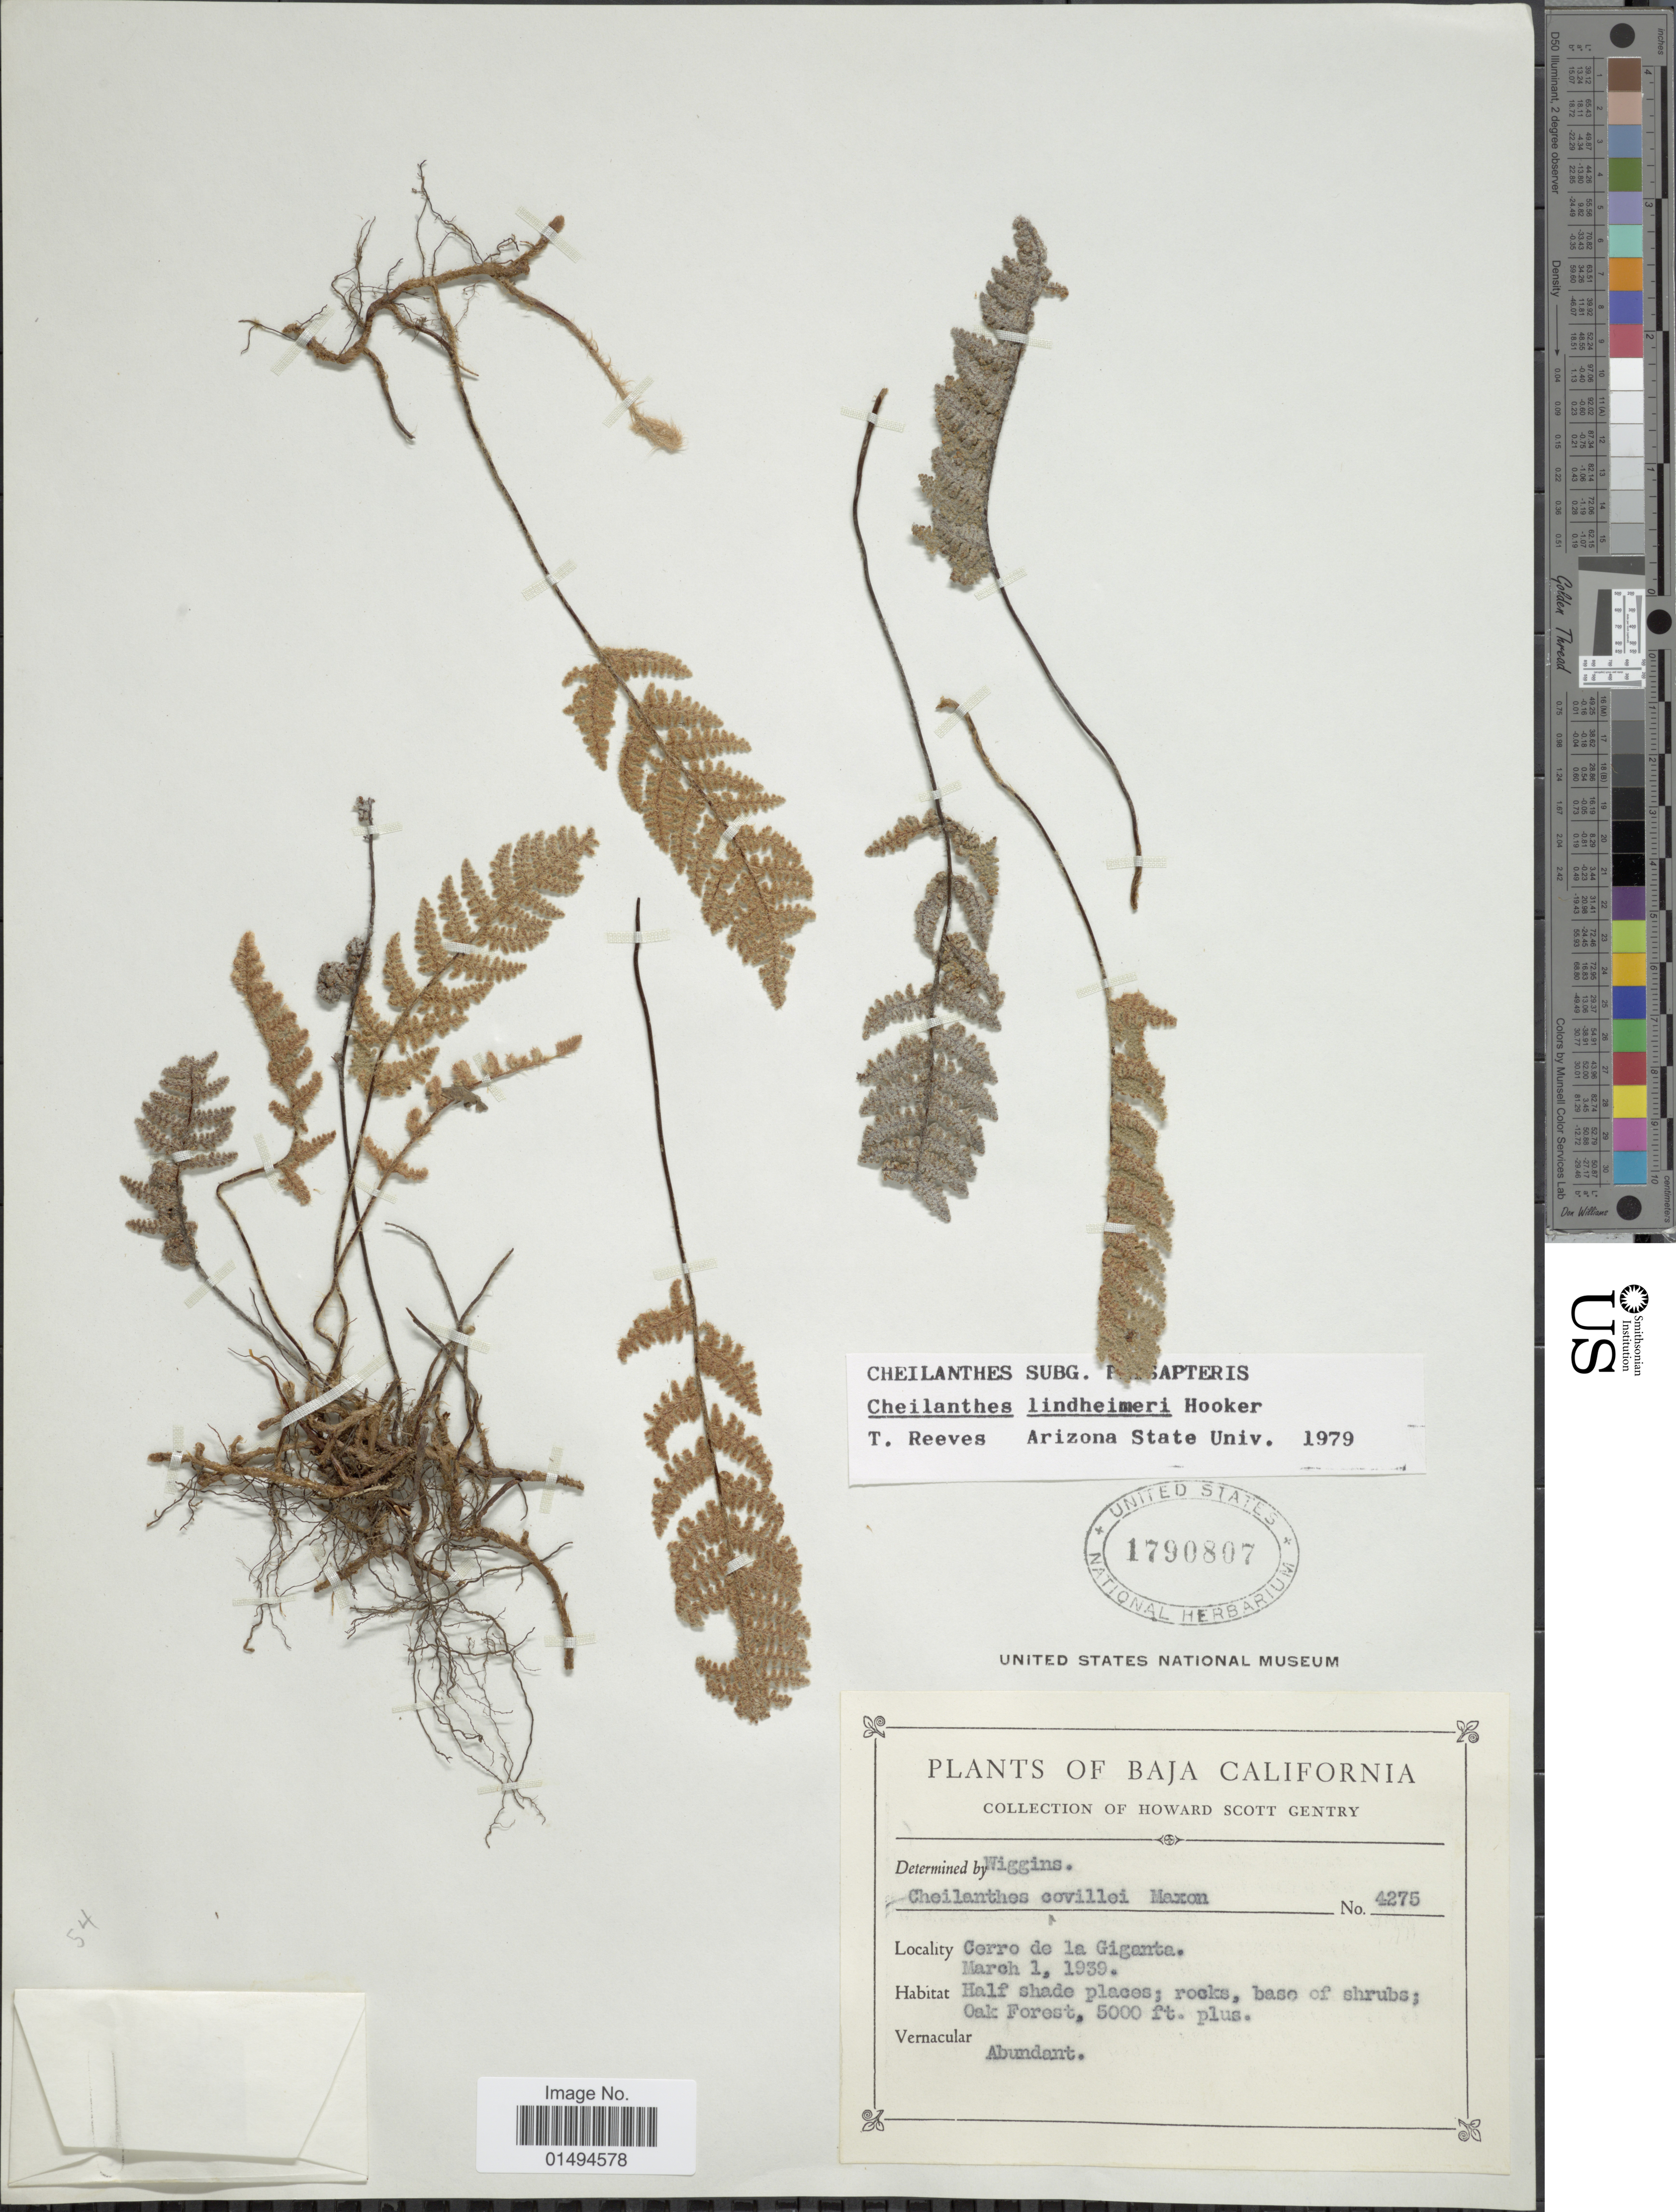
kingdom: Plantae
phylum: Tracheophyta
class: Polypodiopsida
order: Polypodiales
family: Pteridaceae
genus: Myriopteris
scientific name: Myriopteris lindheimeri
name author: (Hook.) J. Sm.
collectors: H. S. Gentry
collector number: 4275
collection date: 1939-03-01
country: Mexico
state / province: Baja California Sur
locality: Cerro de la Giganta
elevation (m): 1524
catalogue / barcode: US 1790807